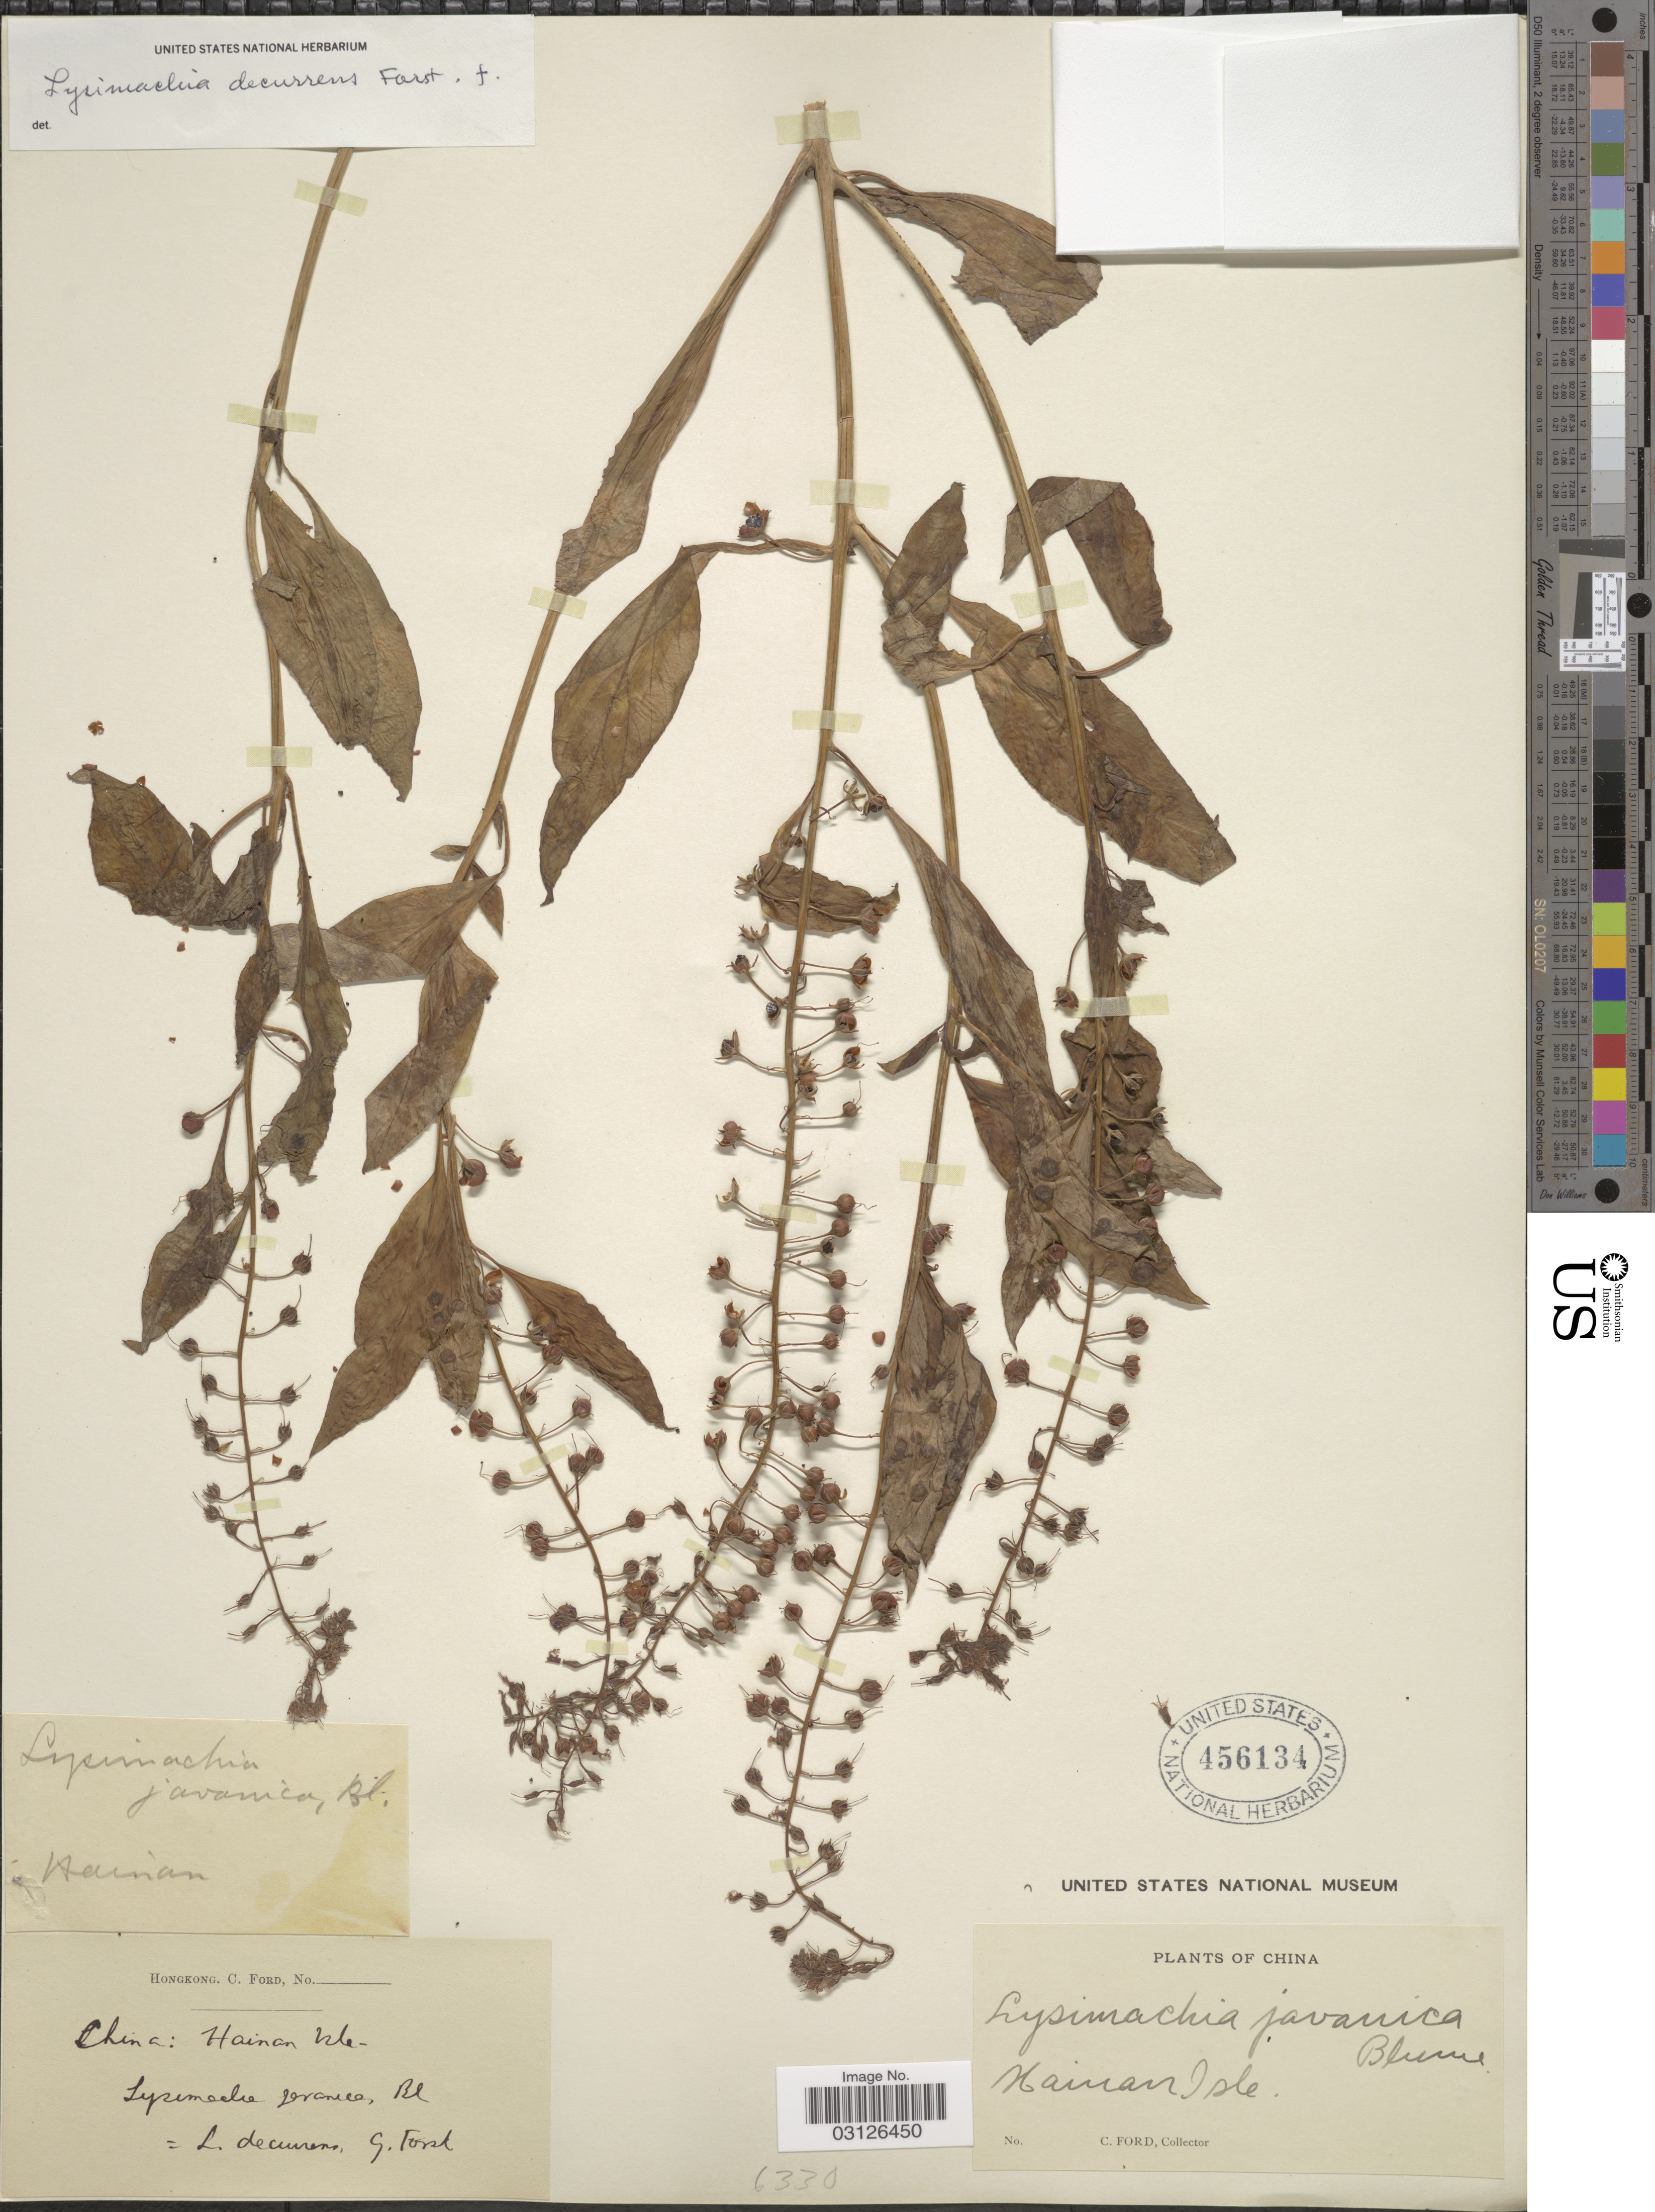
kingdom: Plantae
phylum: Tracheophyta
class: Magnoliopsida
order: Ericales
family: Primulaceae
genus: Lysimachia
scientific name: Lysimachia javanica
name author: Blume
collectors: C. Ford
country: China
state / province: Hainan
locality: Hainan Isle.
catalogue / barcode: US 456134